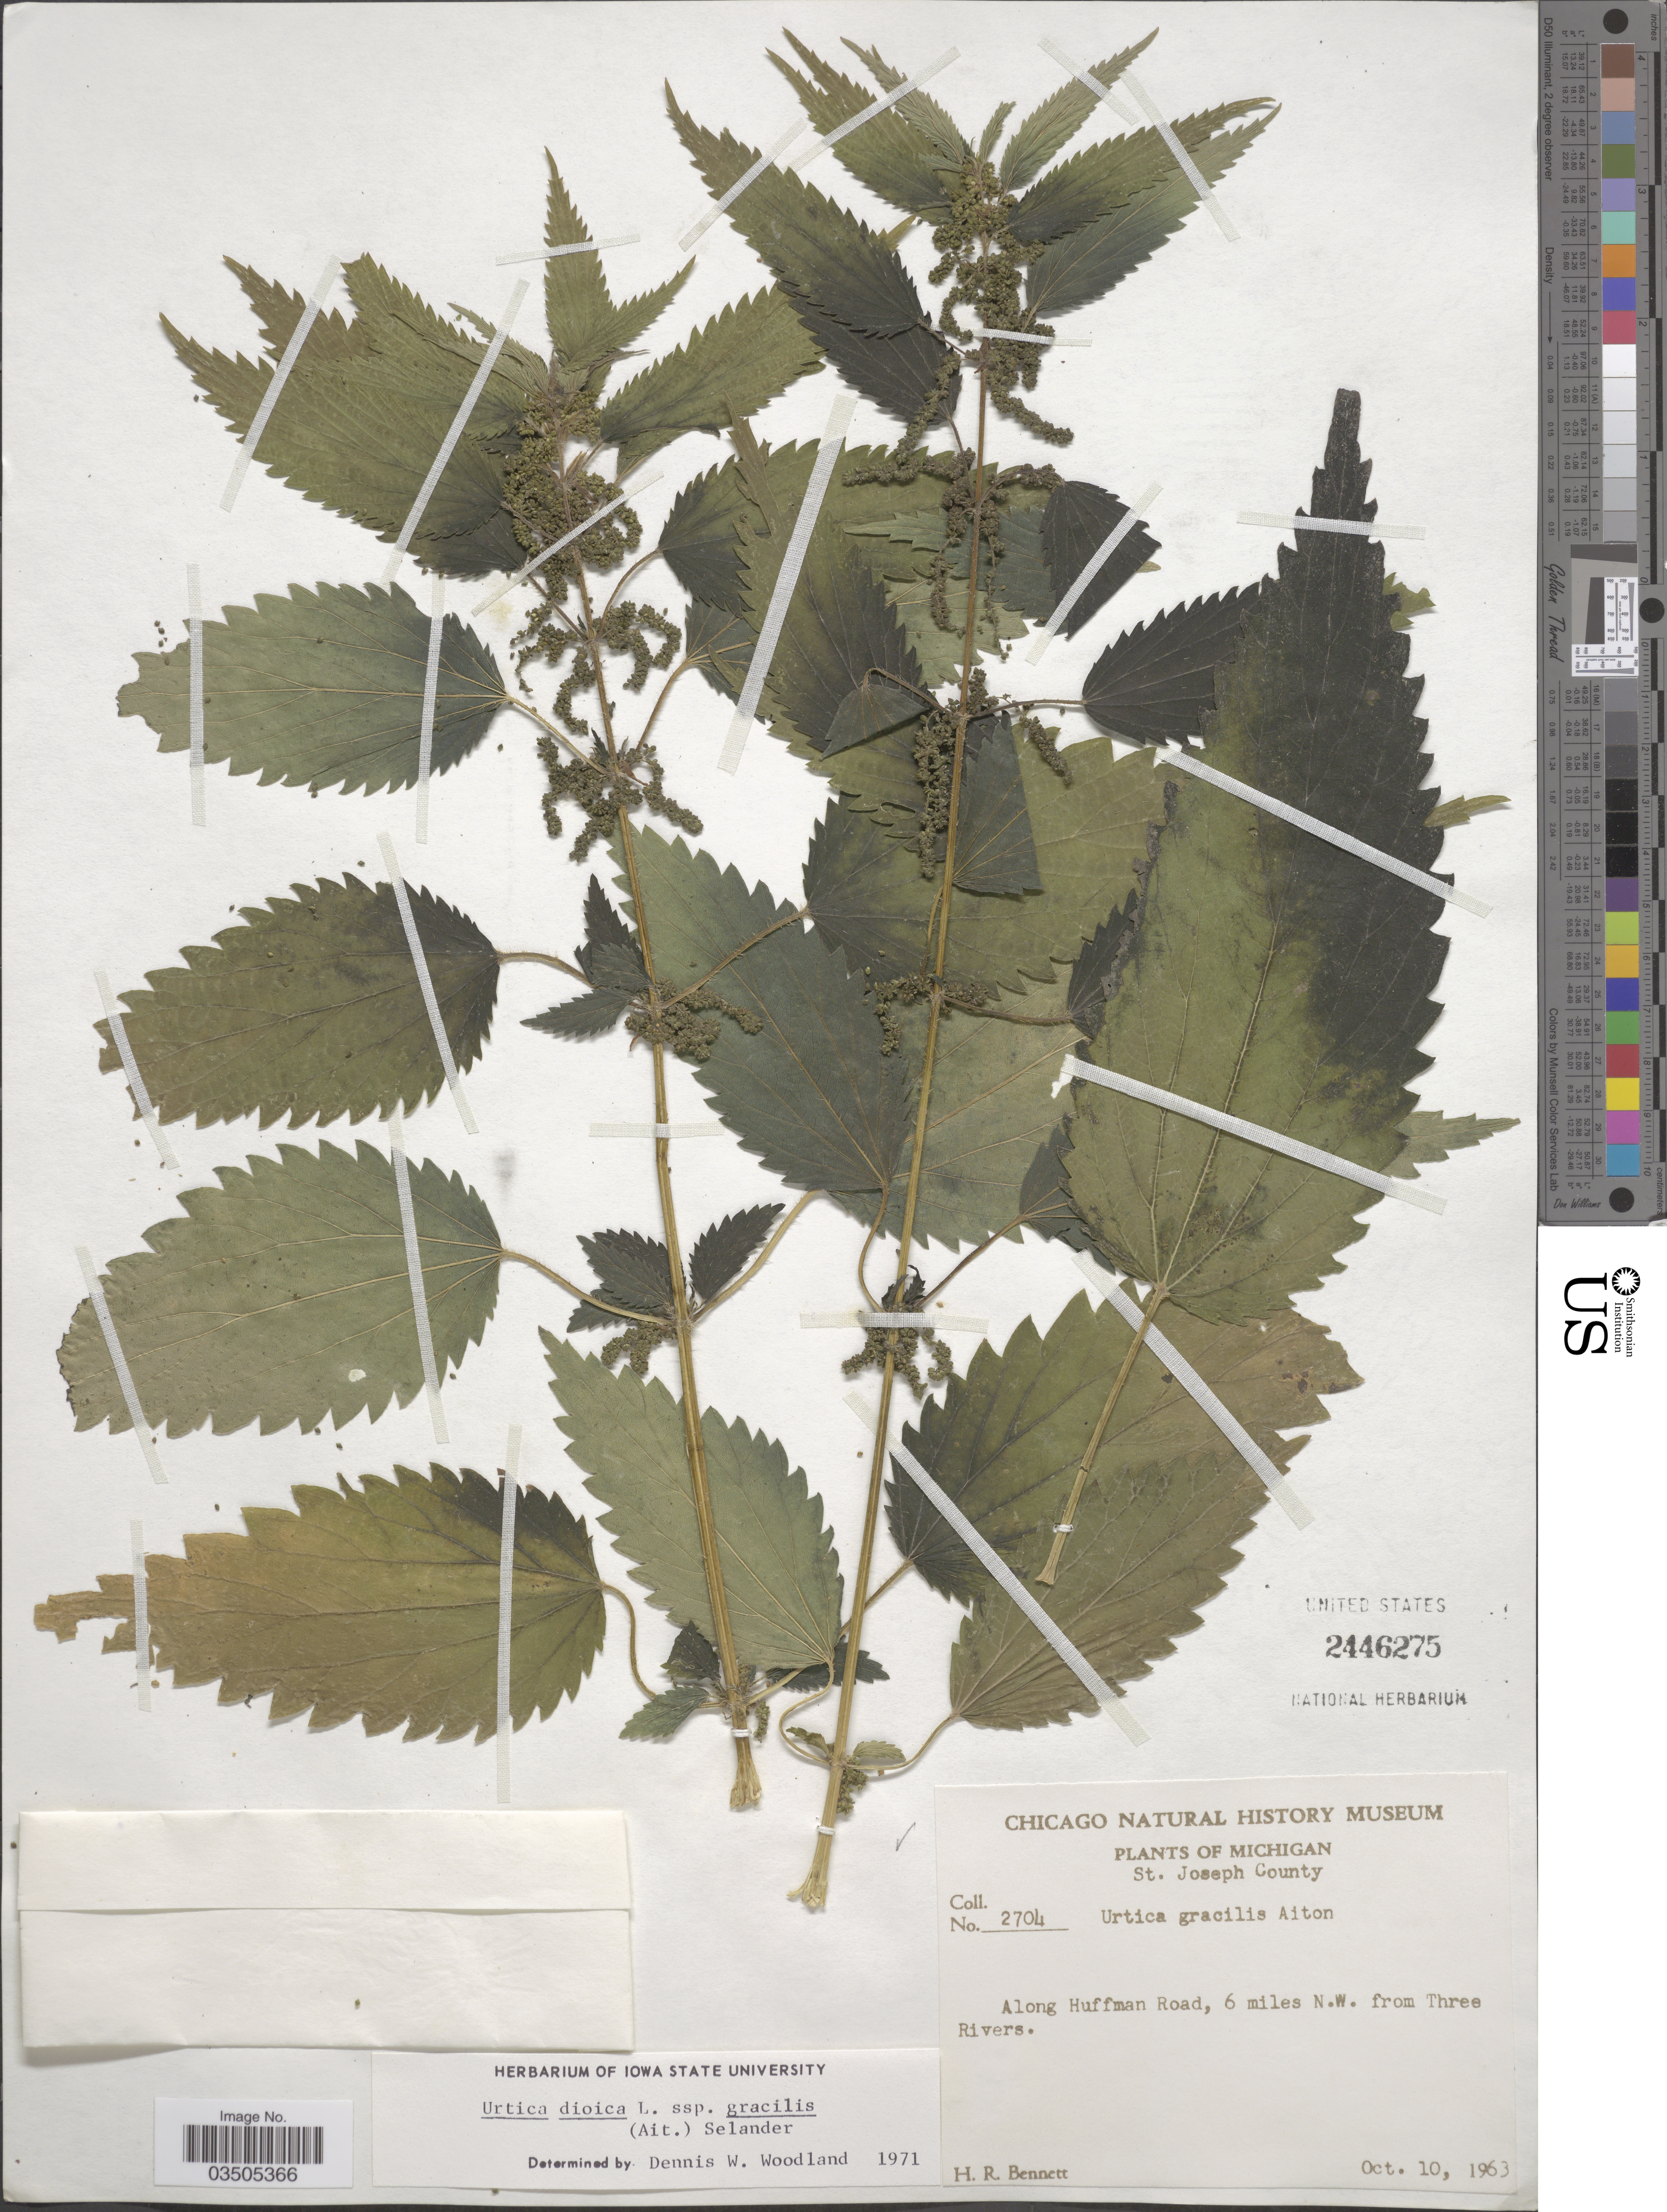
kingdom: Plantae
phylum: Tracheophyta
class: Magnoliopsida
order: Rosales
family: Urticaceae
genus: Urtica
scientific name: Urtica dioica subsp. gracilis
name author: L.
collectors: H. R. Bennett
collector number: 2704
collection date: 1963-10-10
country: United States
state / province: Michigan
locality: St. Joseph County. Along Huffman Road, 6 miles N. W. from Three Rivers.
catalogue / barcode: US 2446275